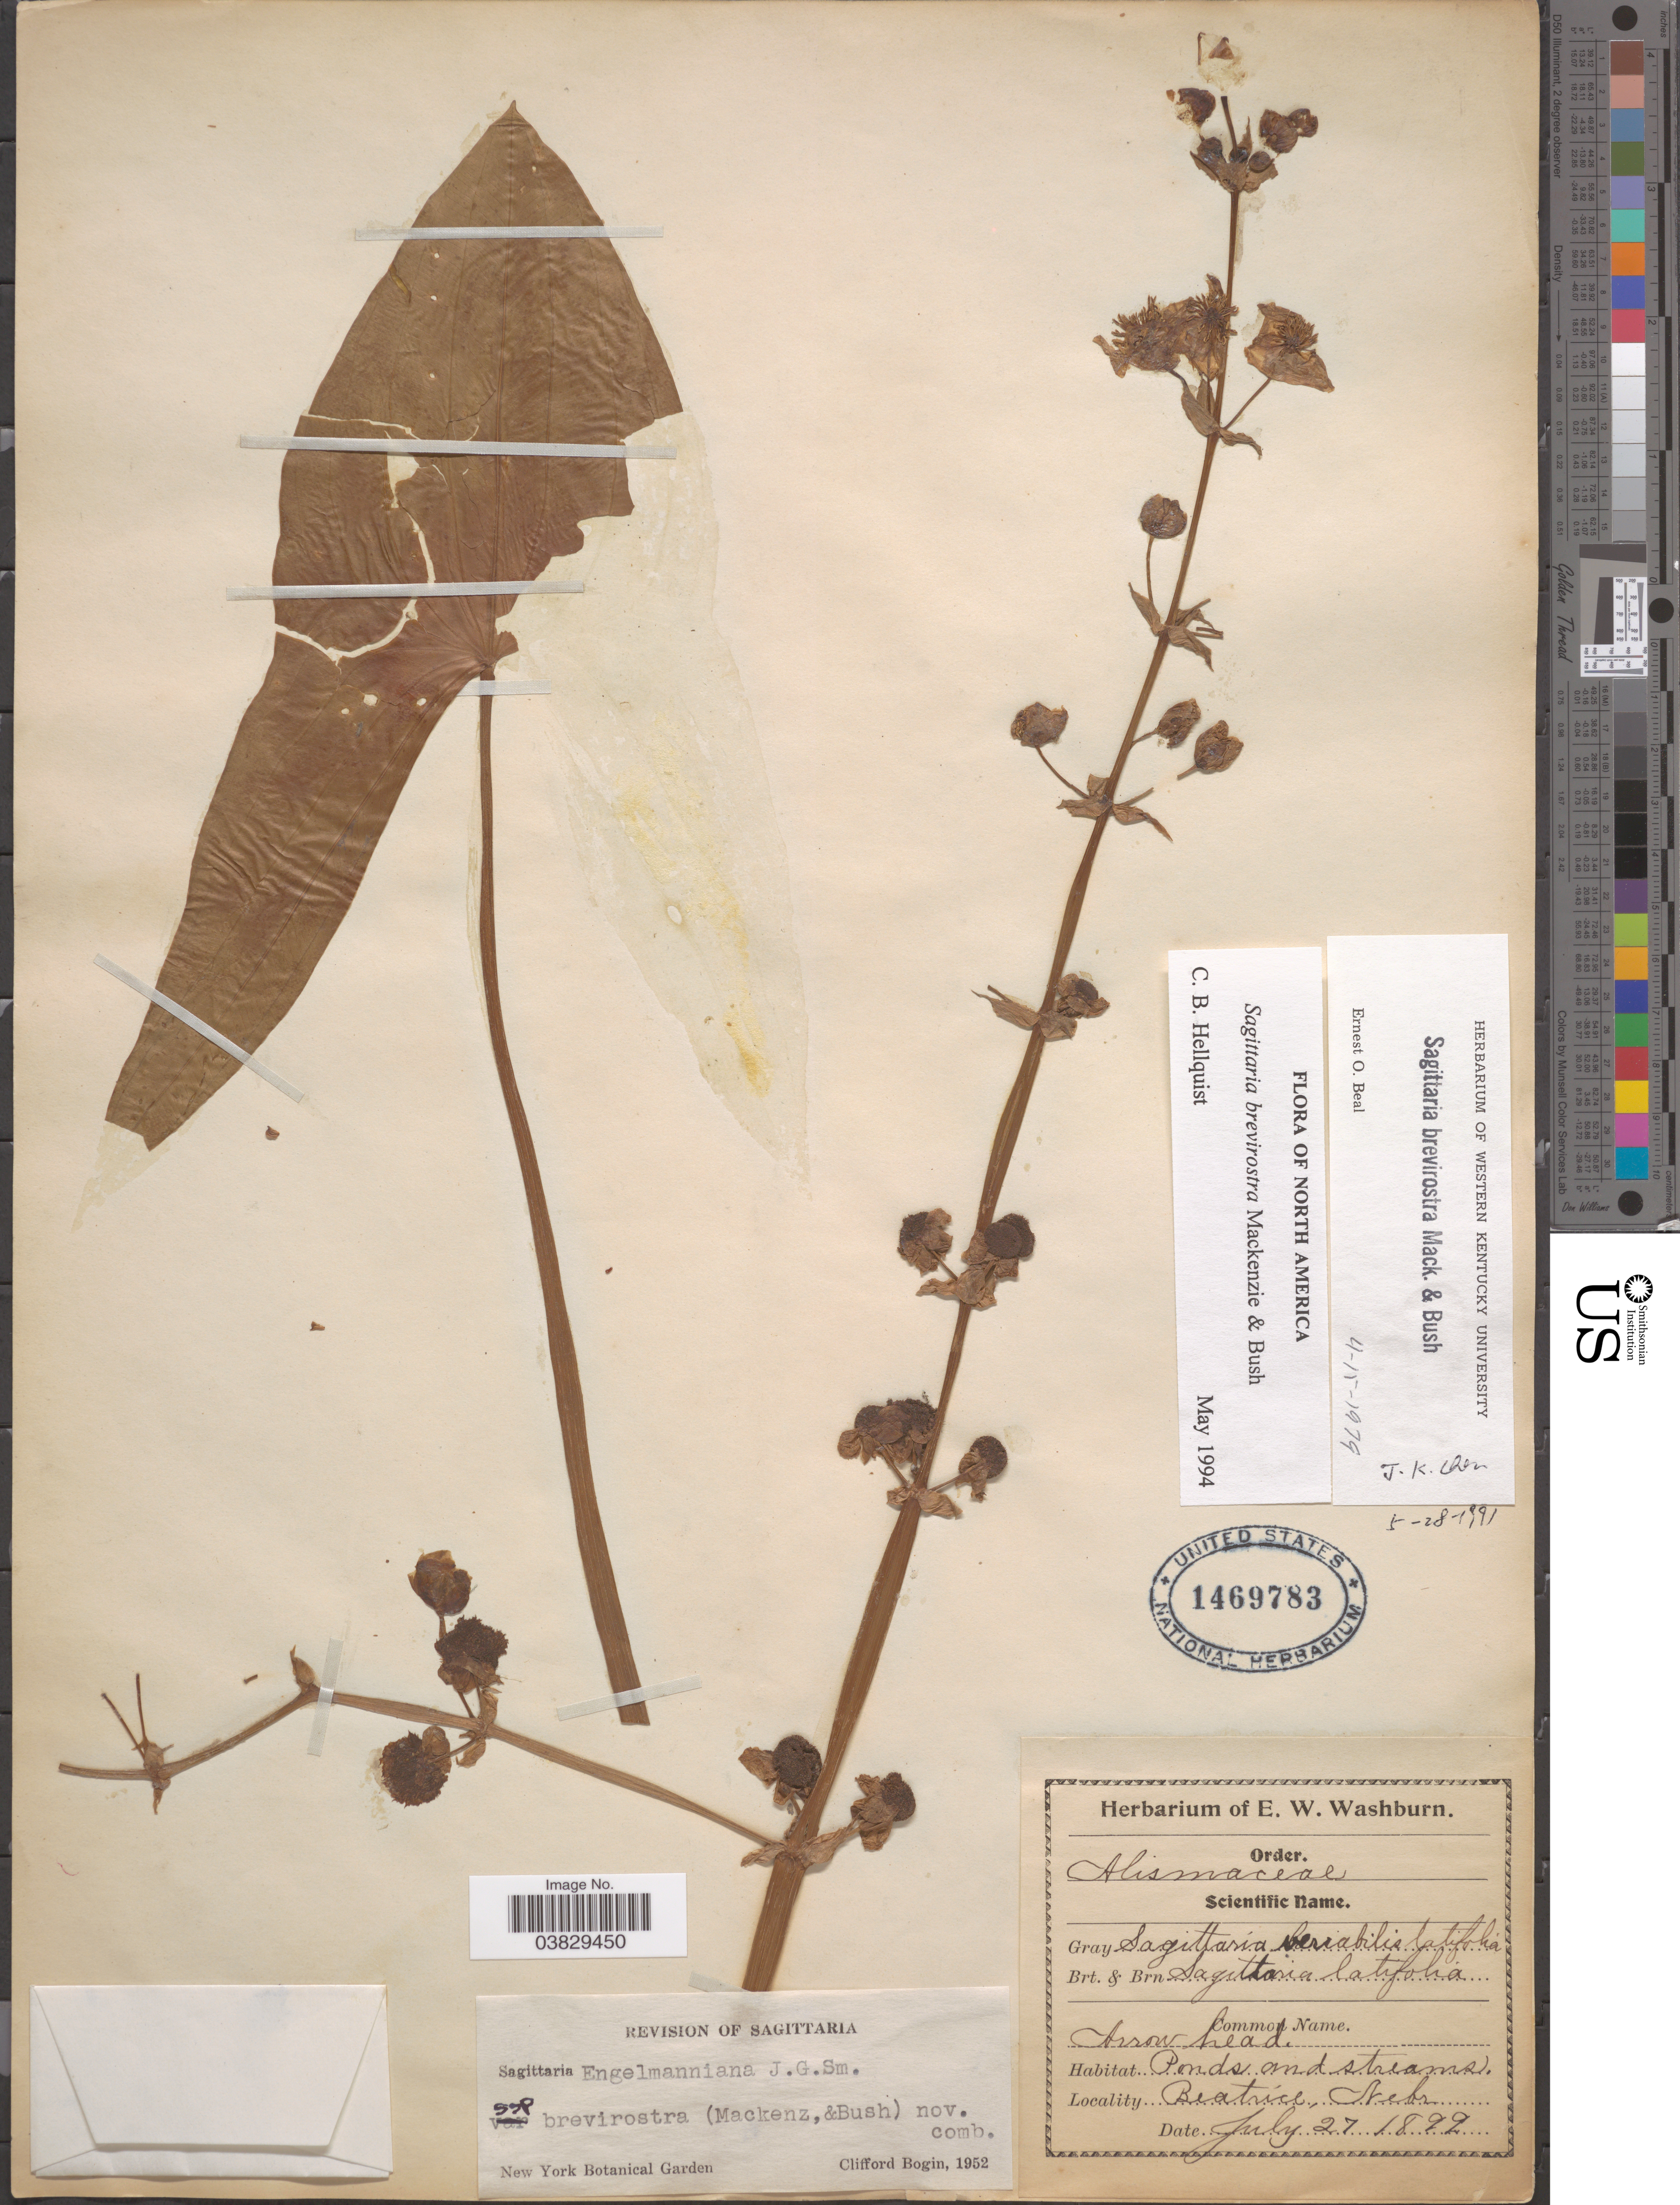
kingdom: Plantae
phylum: Tracheophyta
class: Liliopsida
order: Alismatales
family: Alismataceae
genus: Sagittaria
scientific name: Sagittaria brevirostra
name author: Mack. & Bush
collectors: ex herb. E. W. Washburn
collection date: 1899-07-27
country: United States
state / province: Nebraska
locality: Beatrice.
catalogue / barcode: US 1469783